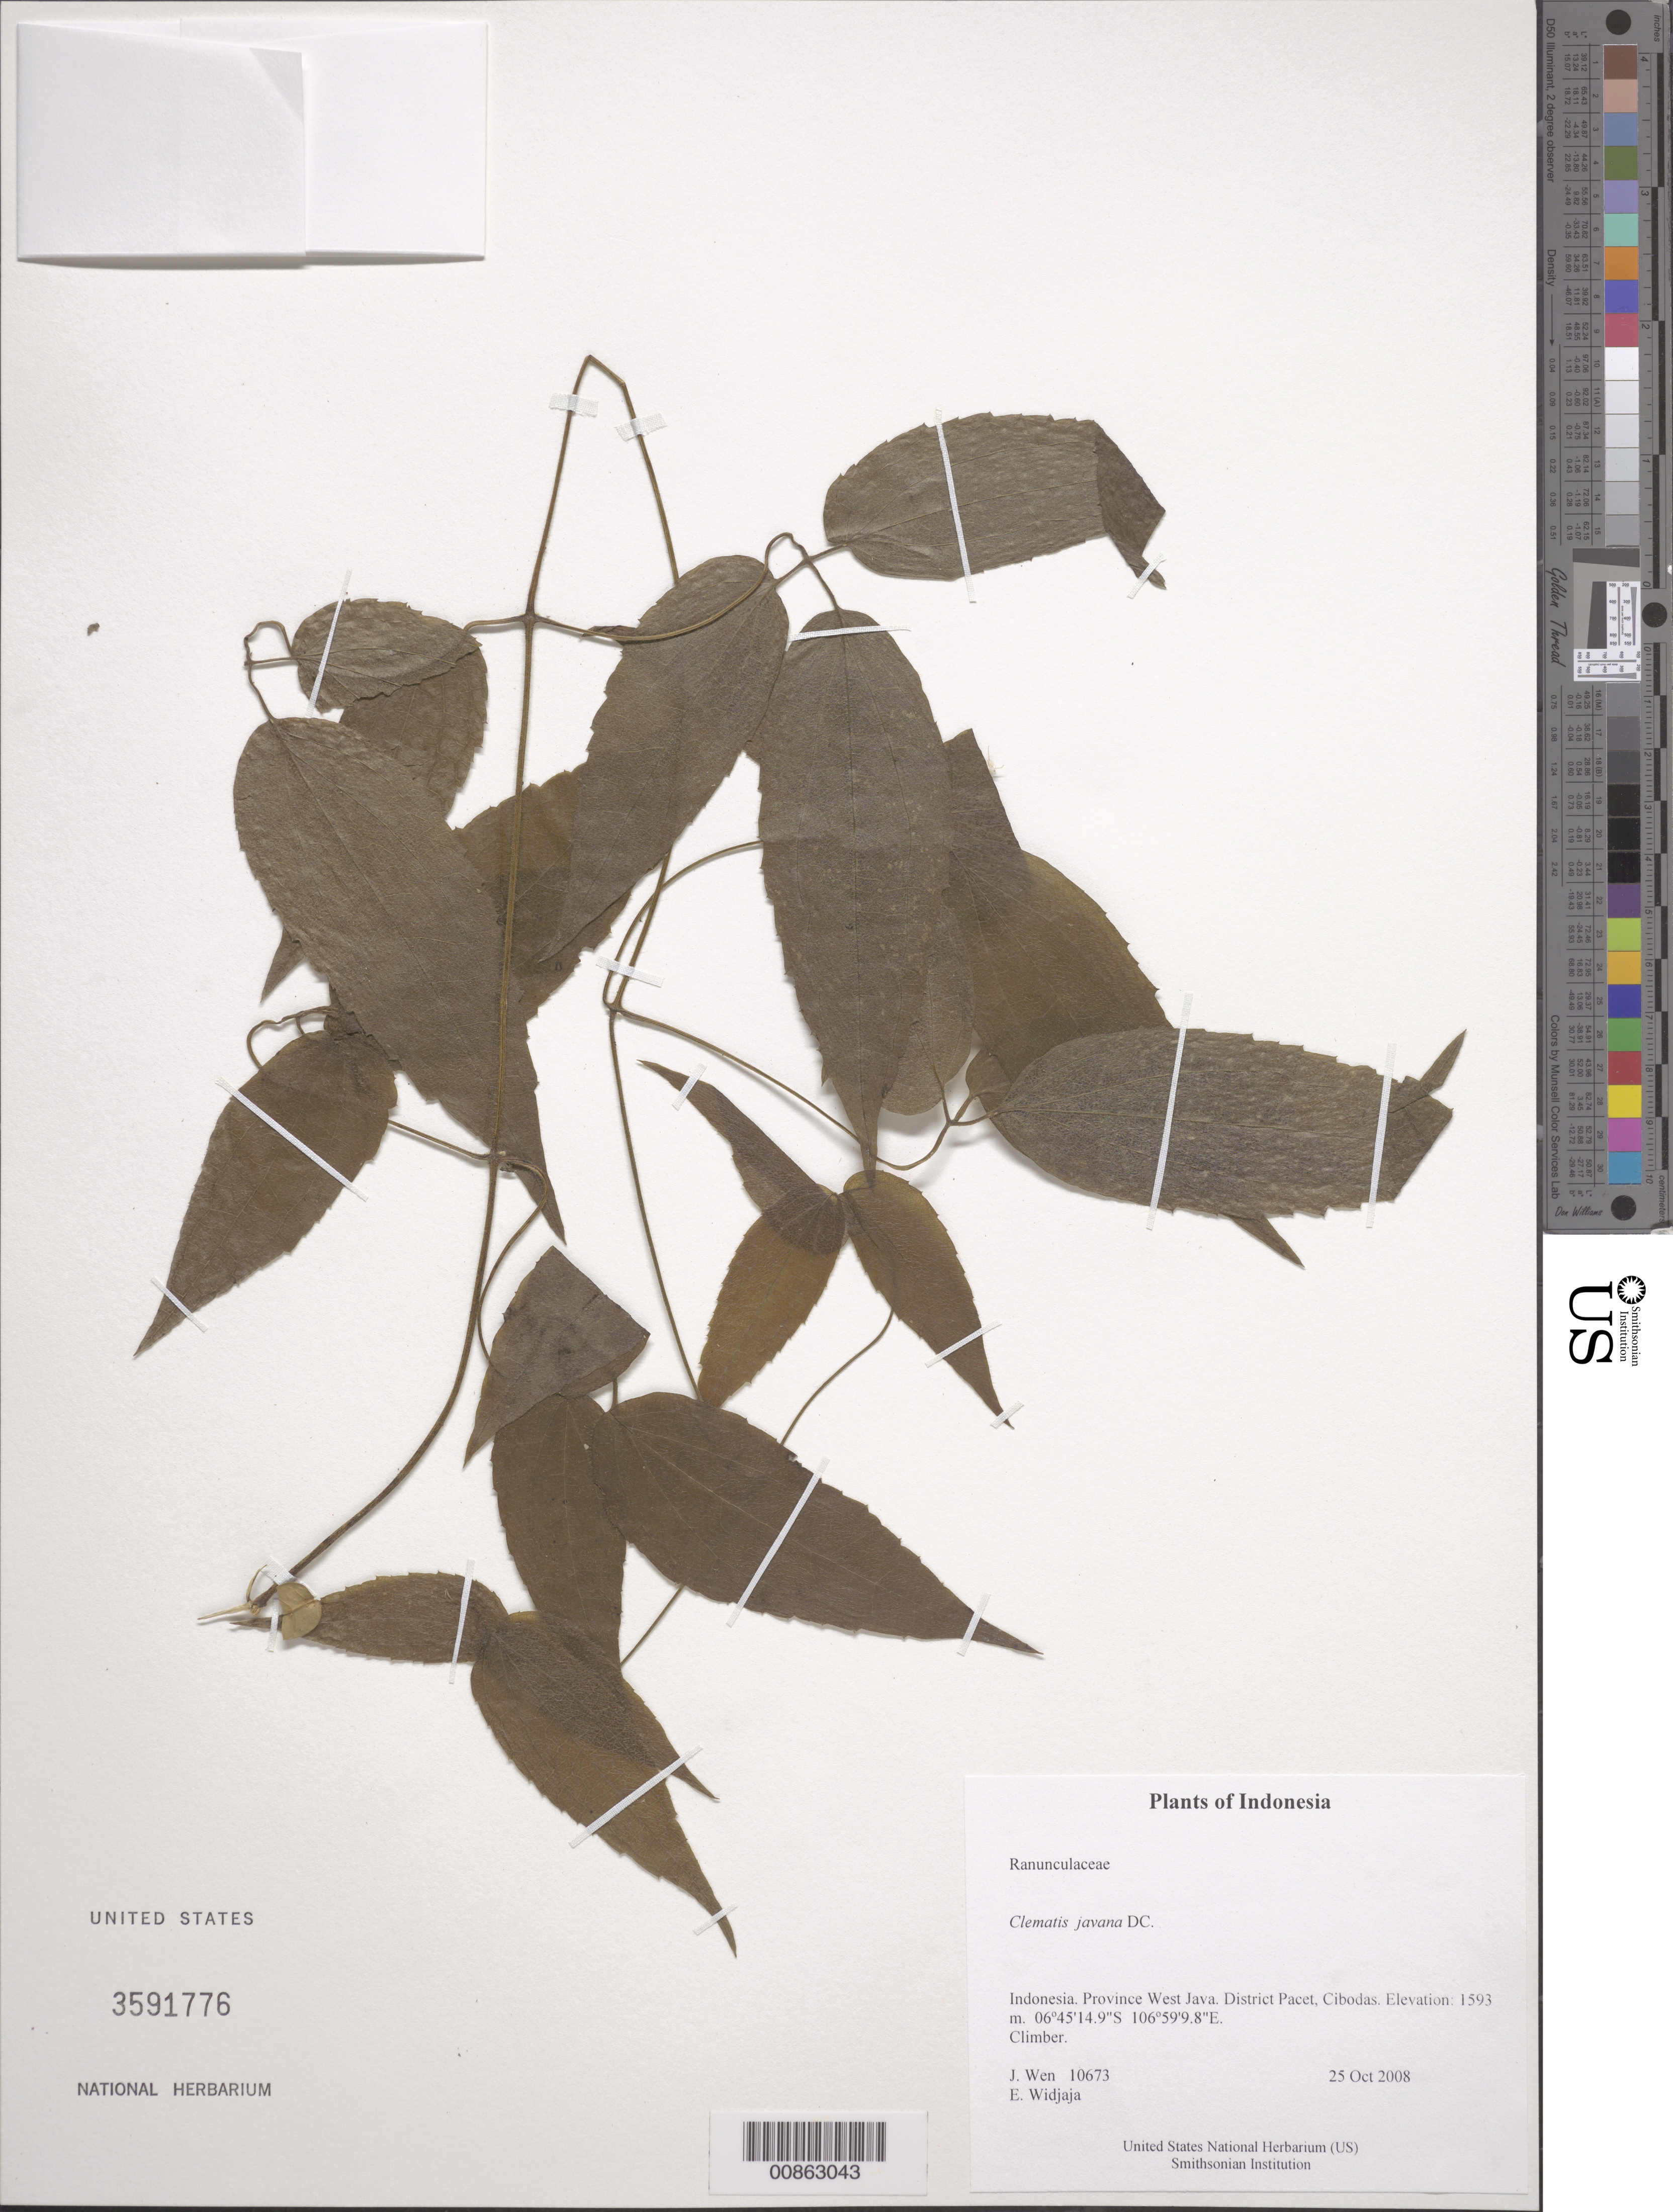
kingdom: Plantae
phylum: Tracheophyta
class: Magnoliopsida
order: Ranunculales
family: Ranunculaceae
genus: Clematis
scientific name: Clematis javana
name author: DC.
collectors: J. Wen & E. A. Widjaja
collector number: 10673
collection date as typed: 25 Oct 2008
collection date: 2008-10-25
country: Indonesia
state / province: Java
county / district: Jawa Barat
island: Java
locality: District Pacet, Cibodas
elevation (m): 1593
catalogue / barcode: US 3591776